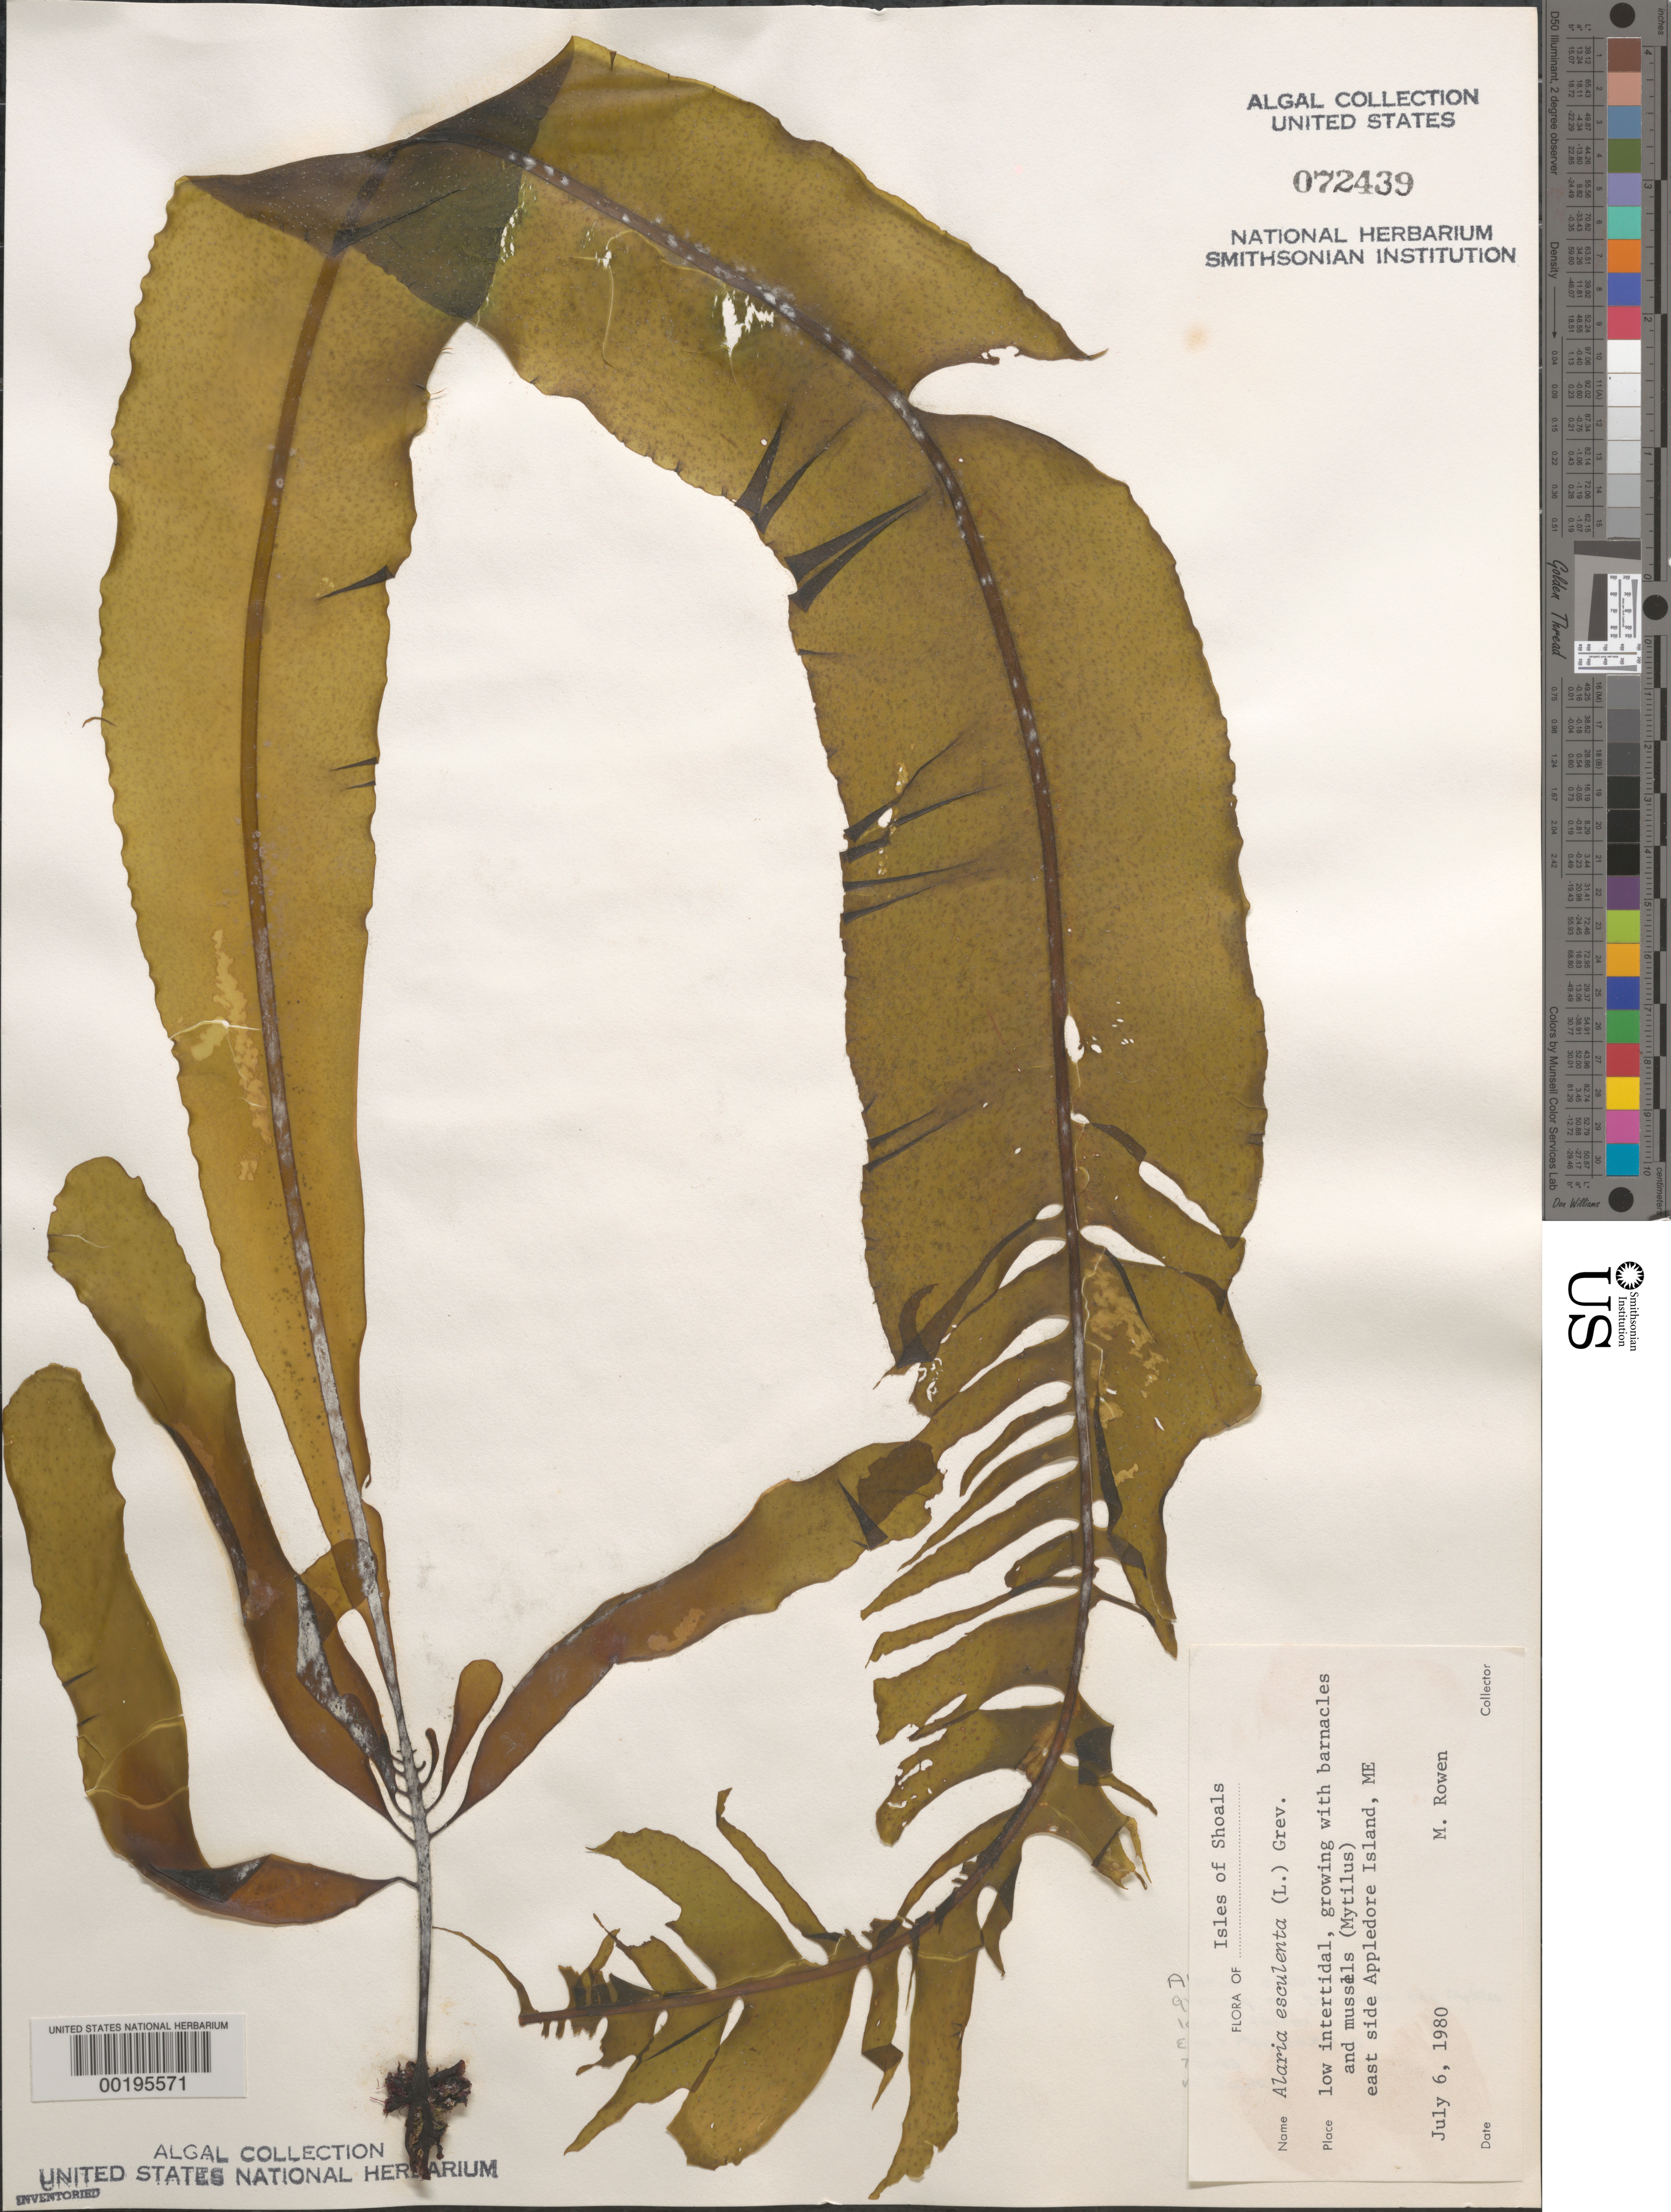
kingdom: Chromista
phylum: Ochrophyta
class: Phaeophyceae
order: Laminariales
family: Alariaceae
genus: Alaria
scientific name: Alaria esculenta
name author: (L.) Greville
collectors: M. Rowen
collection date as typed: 06 Jul 1980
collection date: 1980-07-06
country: United States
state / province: Maine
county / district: York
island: Appledore Island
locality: East side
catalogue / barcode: US 72439